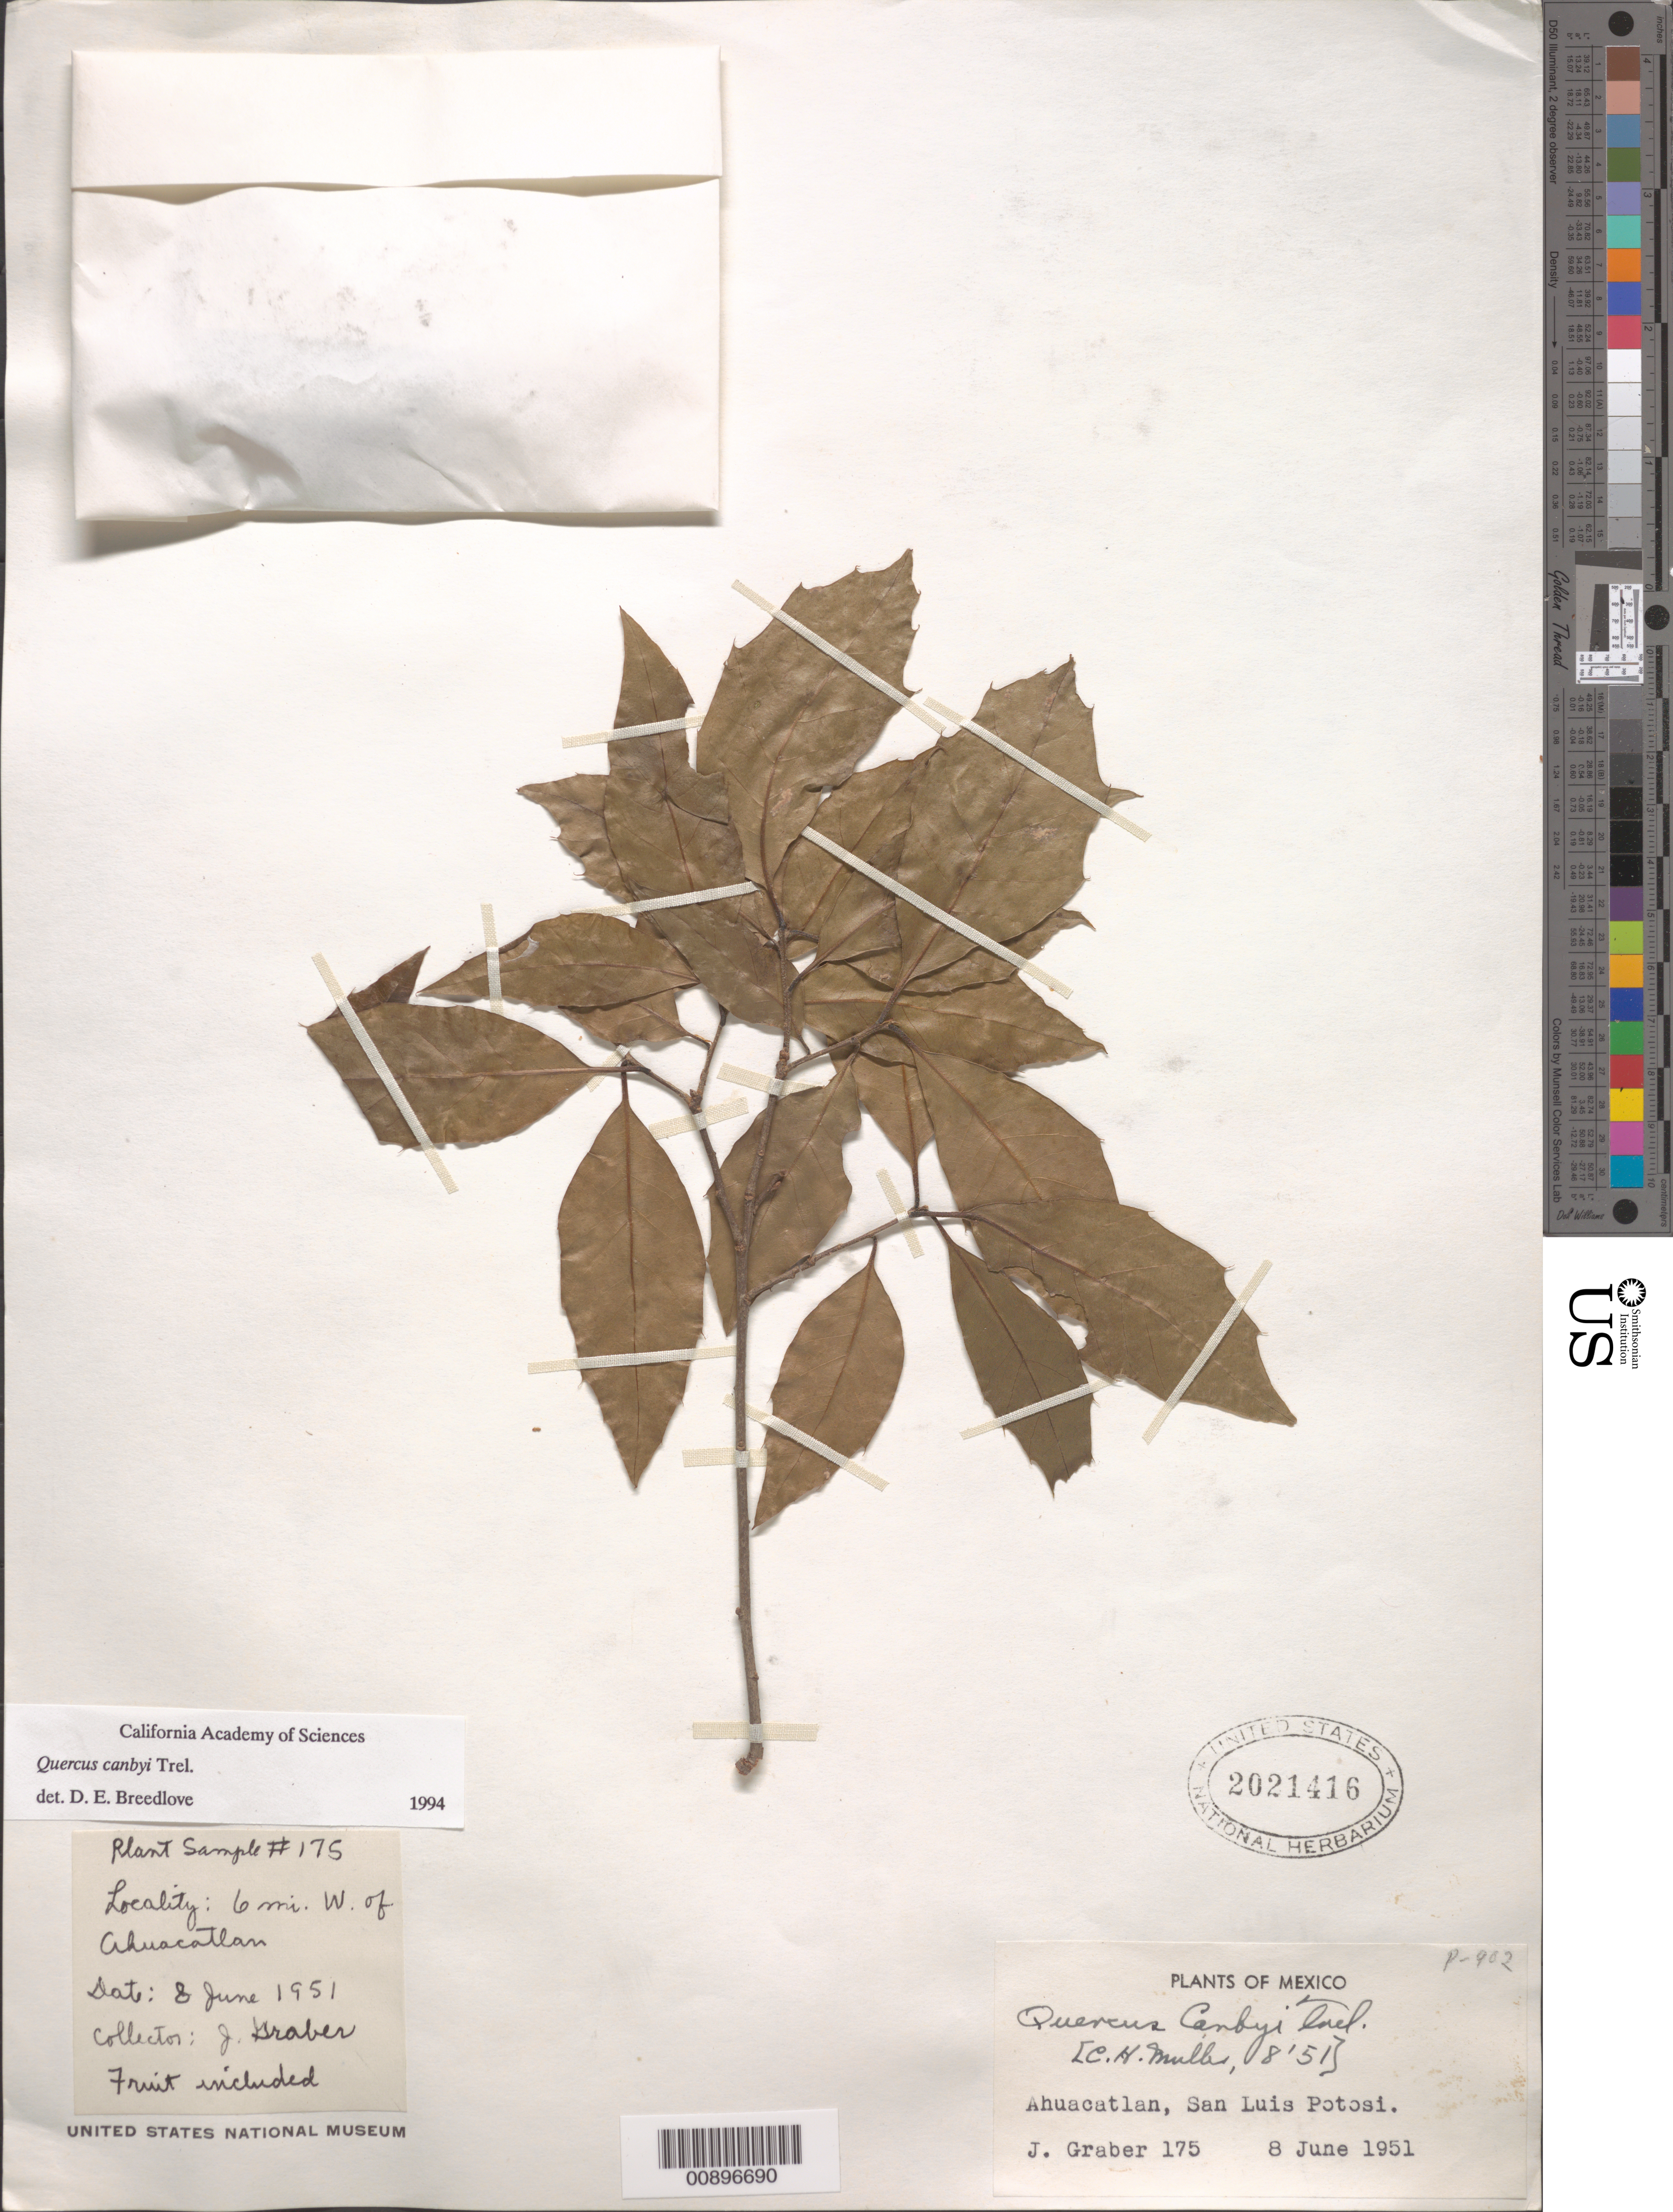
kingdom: Plantae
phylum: Tracheophyta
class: Magnoliopsida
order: Fagales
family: Fagaceae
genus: Quercus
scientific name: Quercus canbyi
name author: Trel.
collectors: J. Graber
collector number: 175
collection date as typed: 08 Jun 1951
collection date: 1951-06-08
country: Mexico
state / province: San Luis Potosí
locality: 6 mi. W of Ahuacatlan, San Luis Potosí.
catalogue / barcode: US 2021416